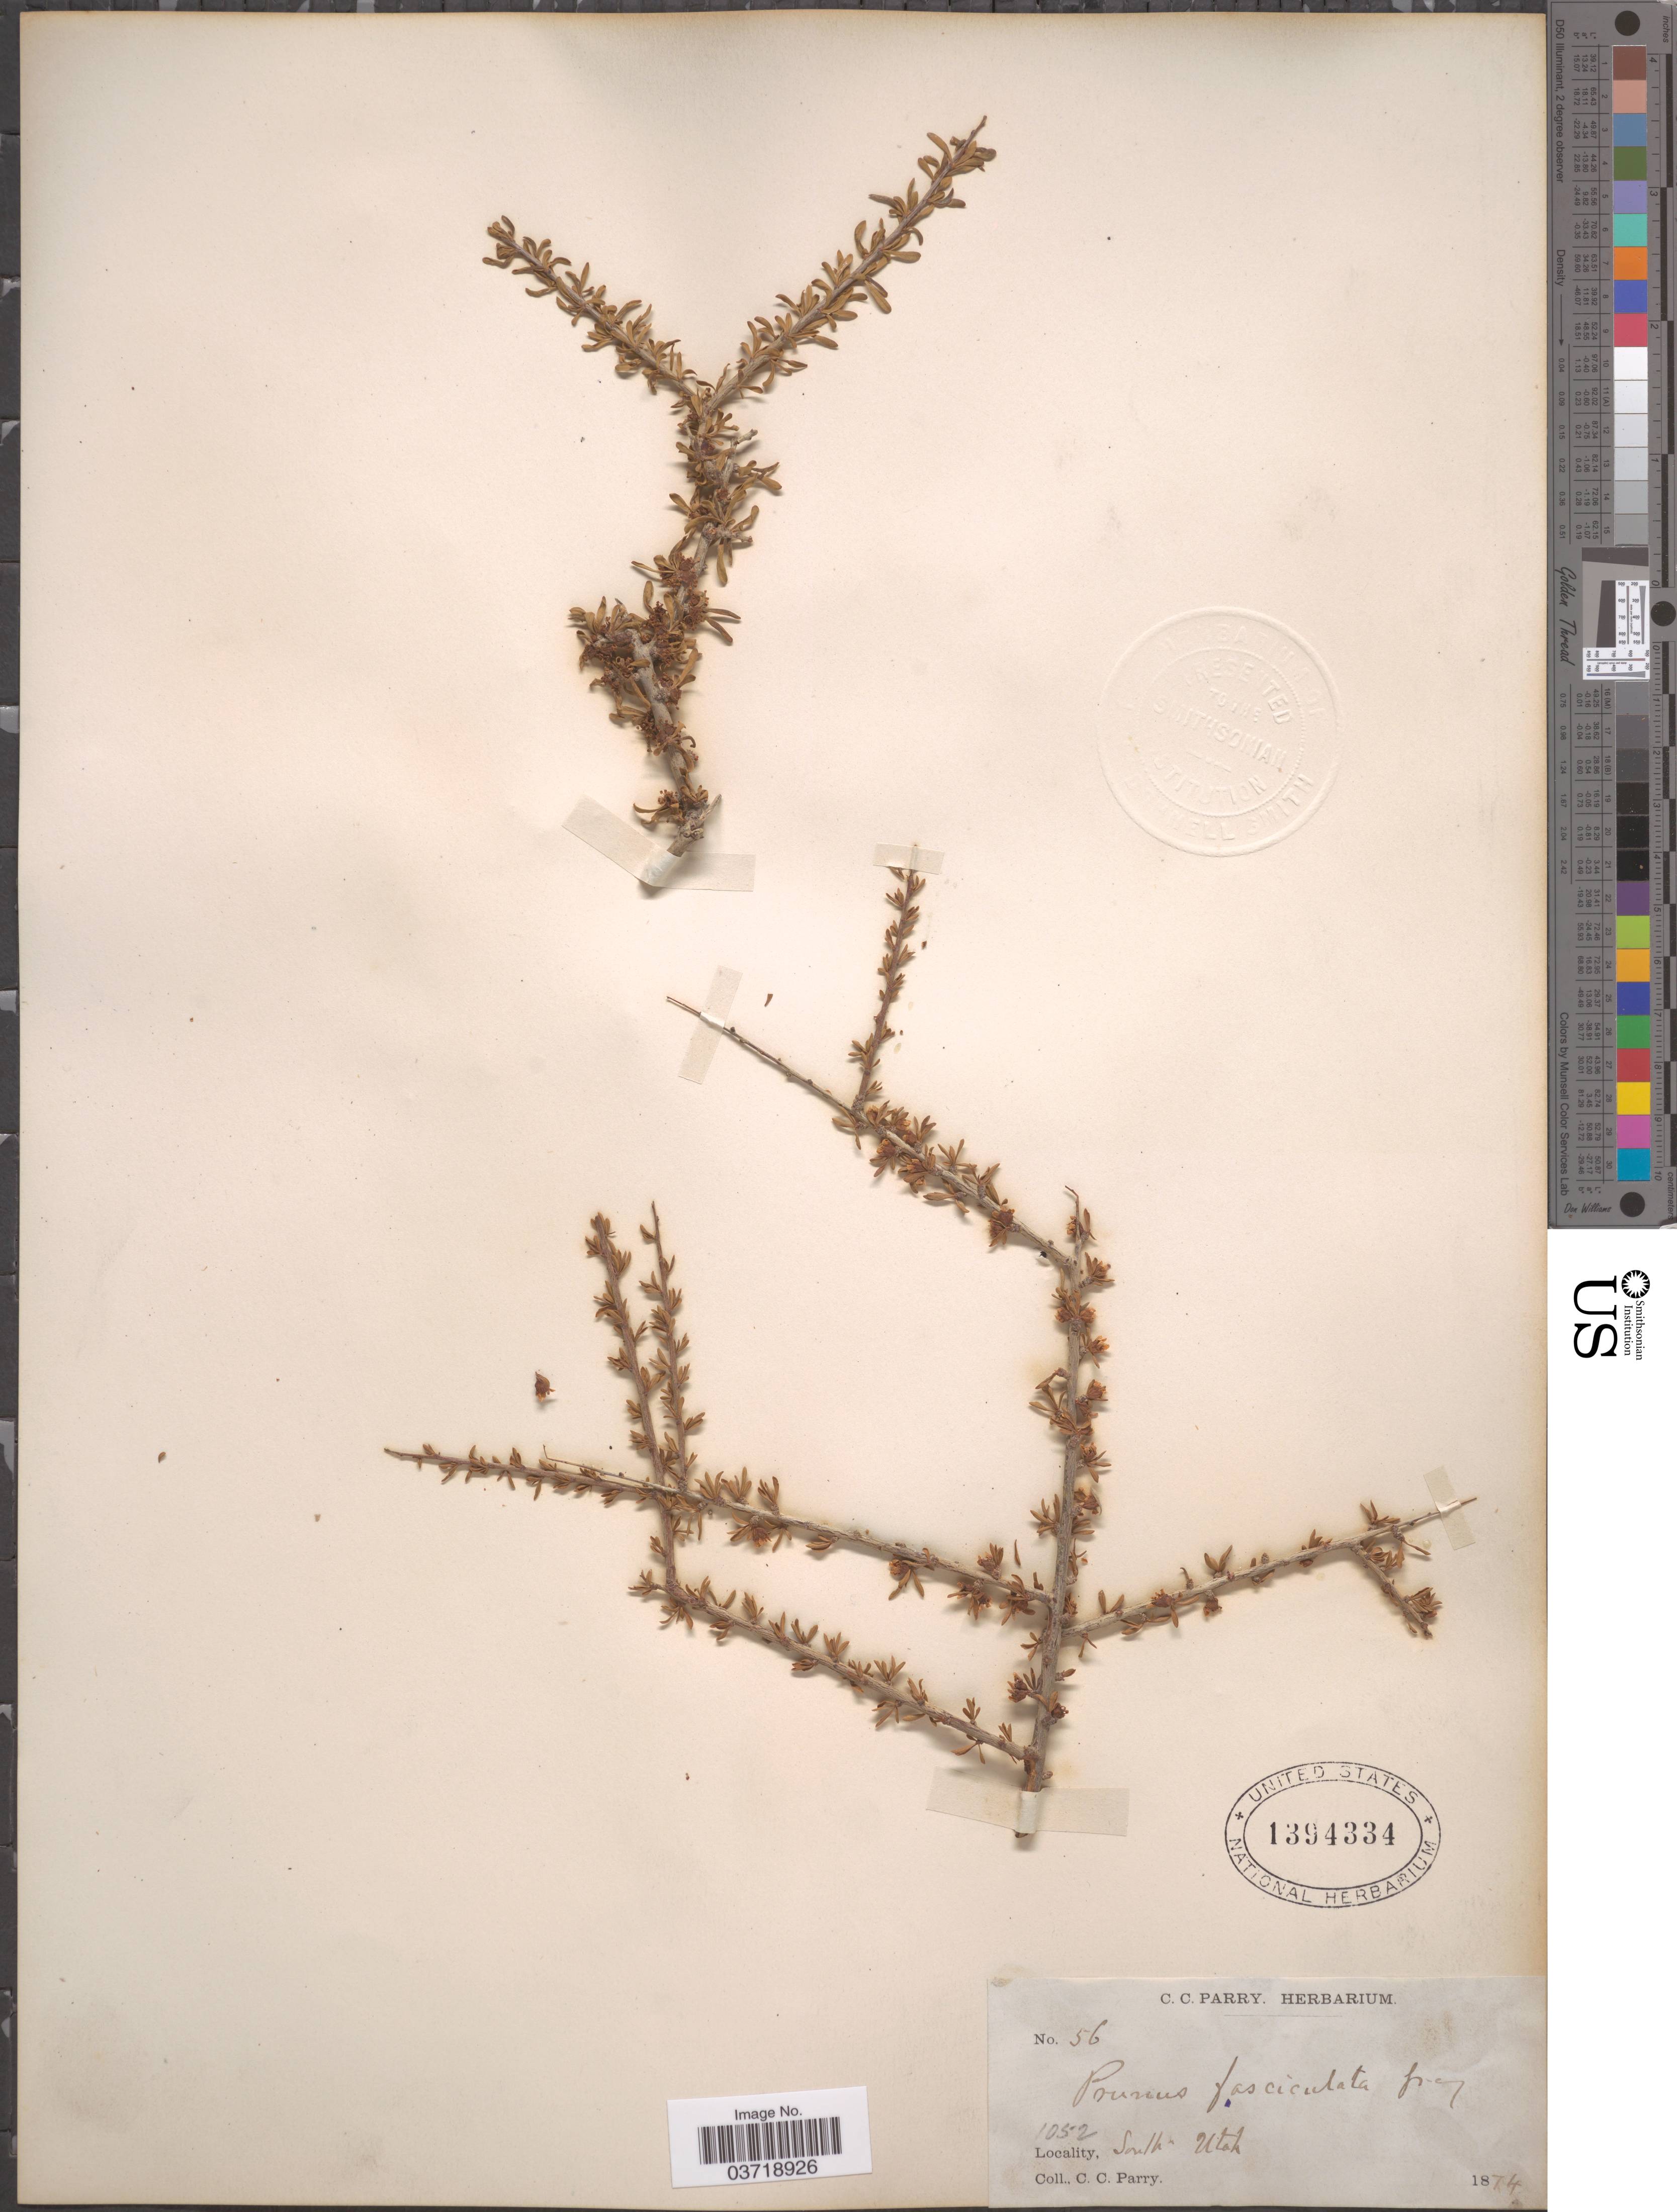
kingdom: Plantae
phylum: Tracheophyta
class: Magnoliopsida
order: Rosales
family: Rosaceae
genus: Prunus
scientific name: Prunus fasciculata var. fasciculata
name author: (Torr.) A. Gray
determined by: Strong, Mark T., (BOT), Smithsonian Institution - National Museum of Natural History (UNITED STATES)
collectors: C. C. Parry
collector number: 56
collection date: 1874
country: United States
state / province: Utah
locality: South Utah.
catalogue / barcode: US 1394334